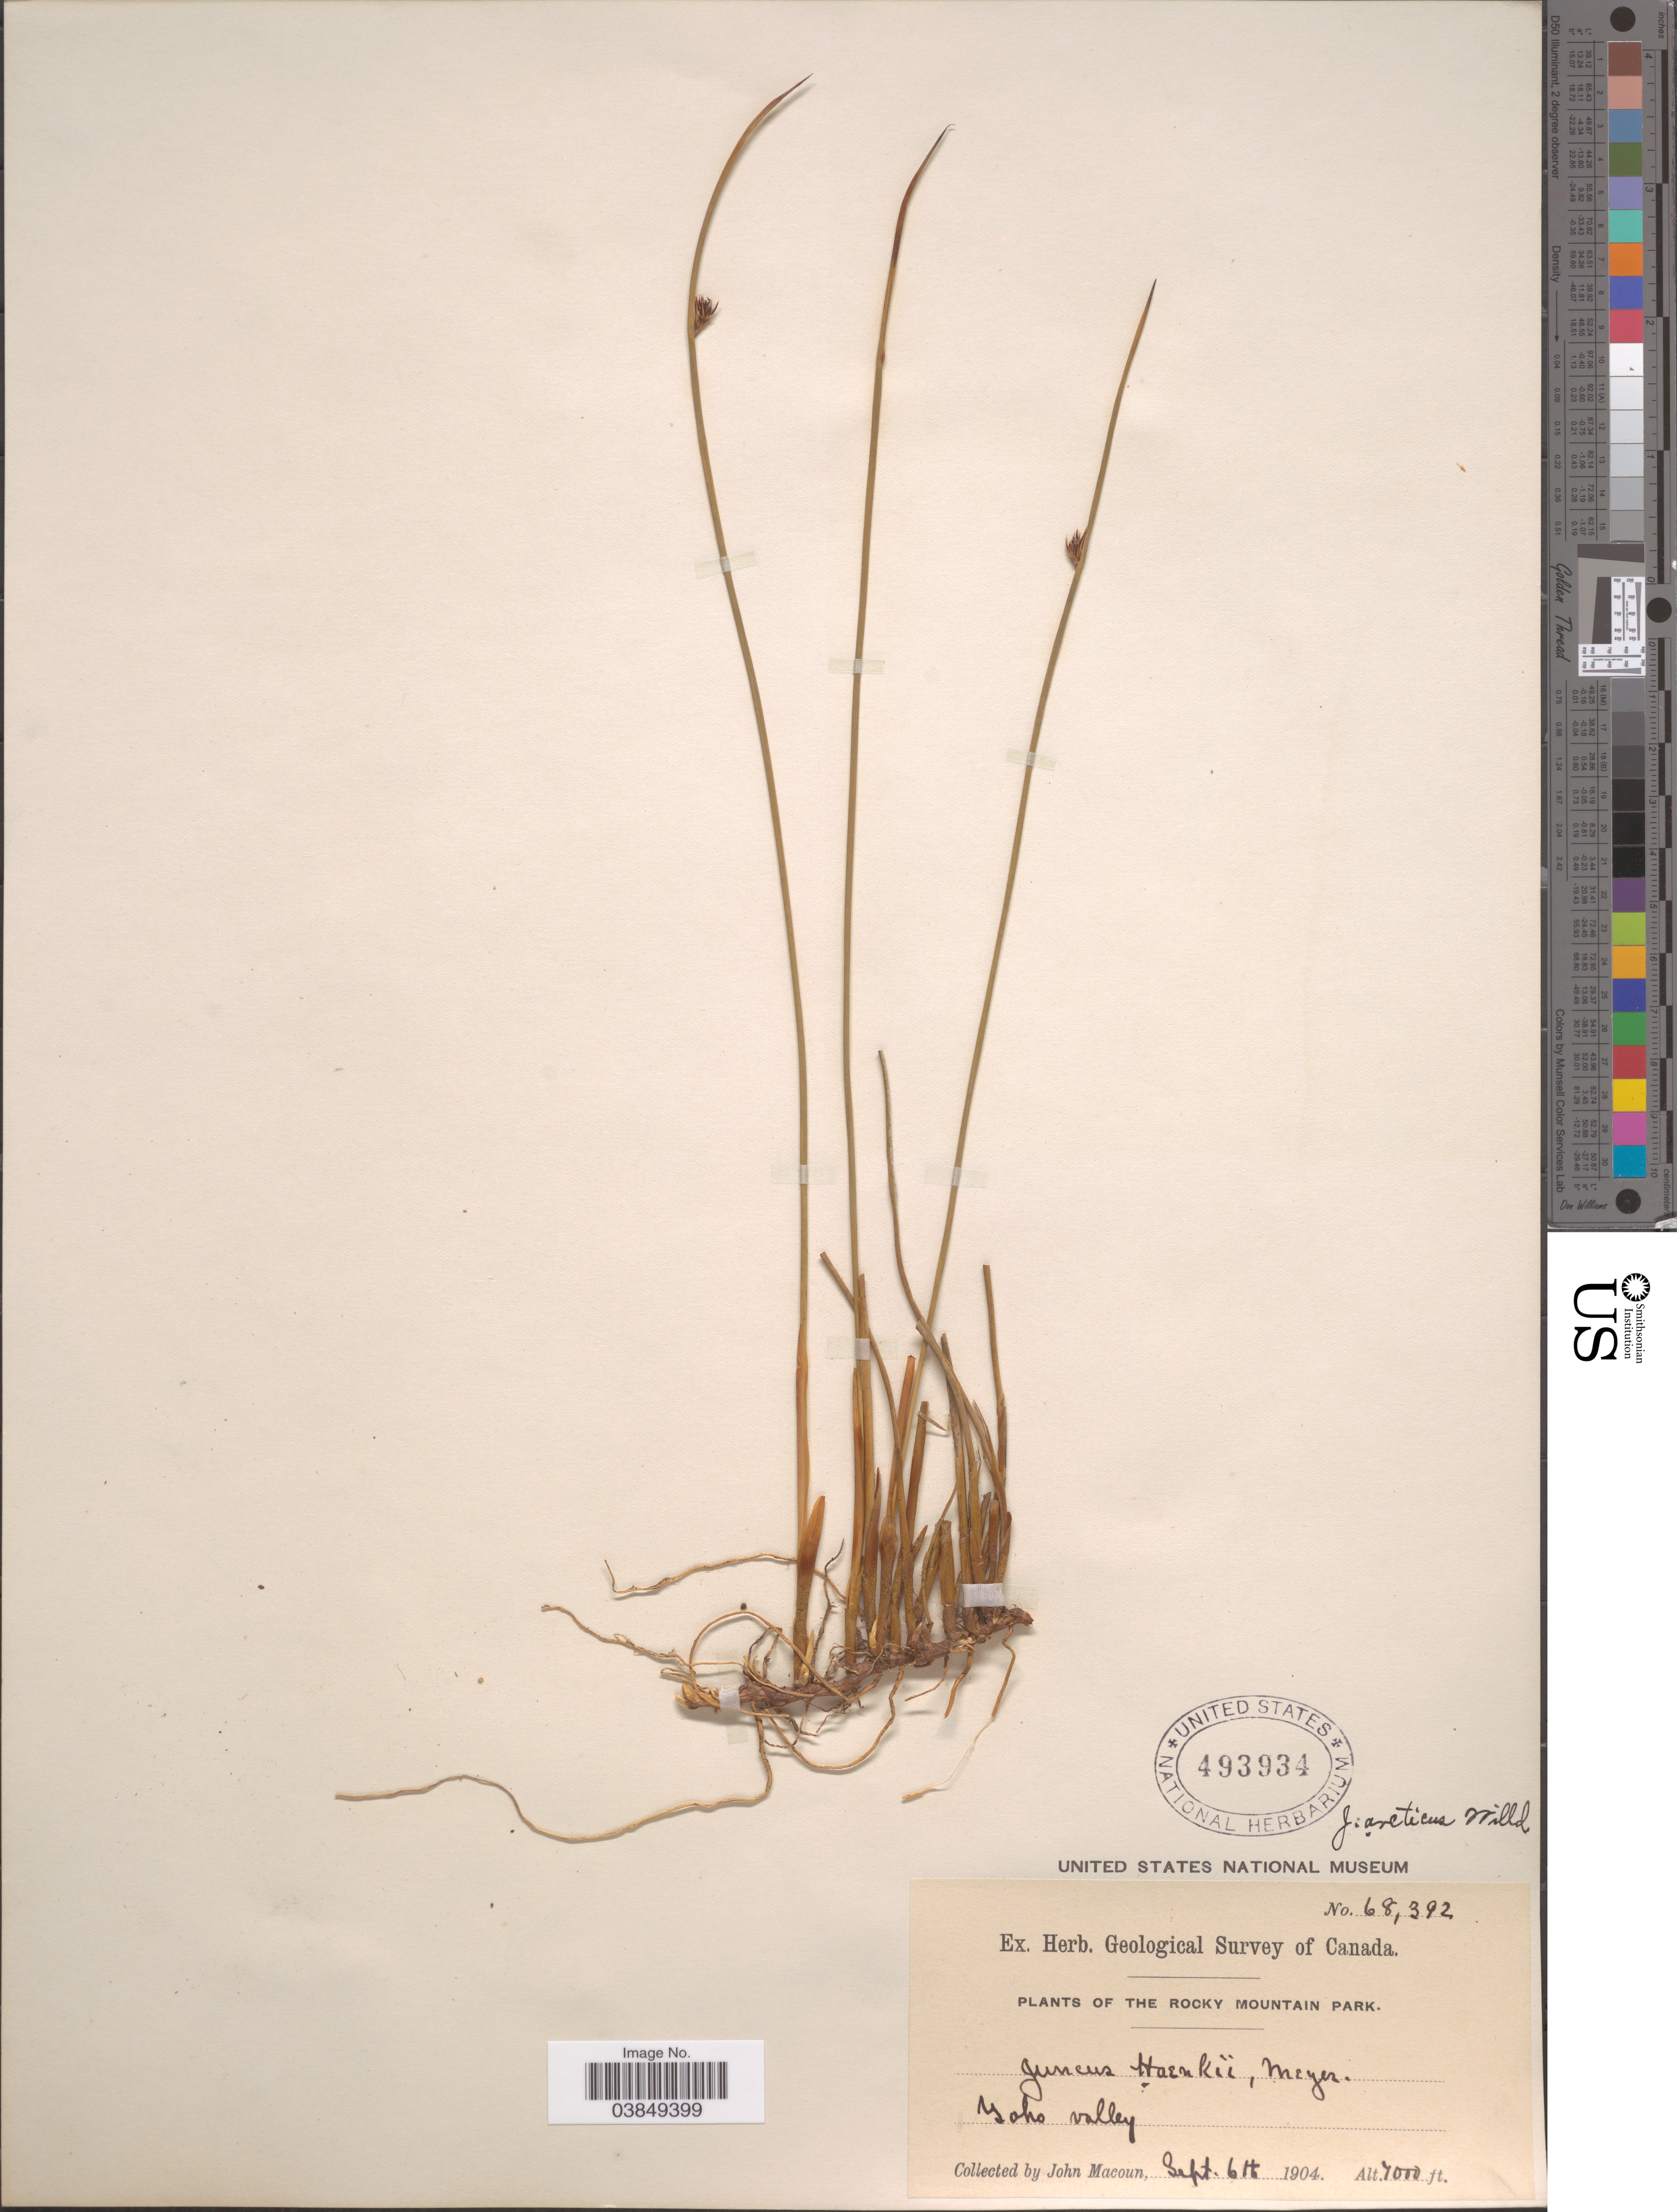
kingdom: Plantae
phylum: Tracheophyta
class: Liliopsida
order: Poales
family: Juncaceae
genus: Juncus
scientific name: Juncus arcticus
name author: Willd.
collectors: J. Macoun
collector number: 68392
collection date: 1904-09-06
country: Canada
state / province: British Columbia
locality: Rocky Mountain Park. Yoho valley.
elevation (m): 2134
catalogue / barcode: US 493934